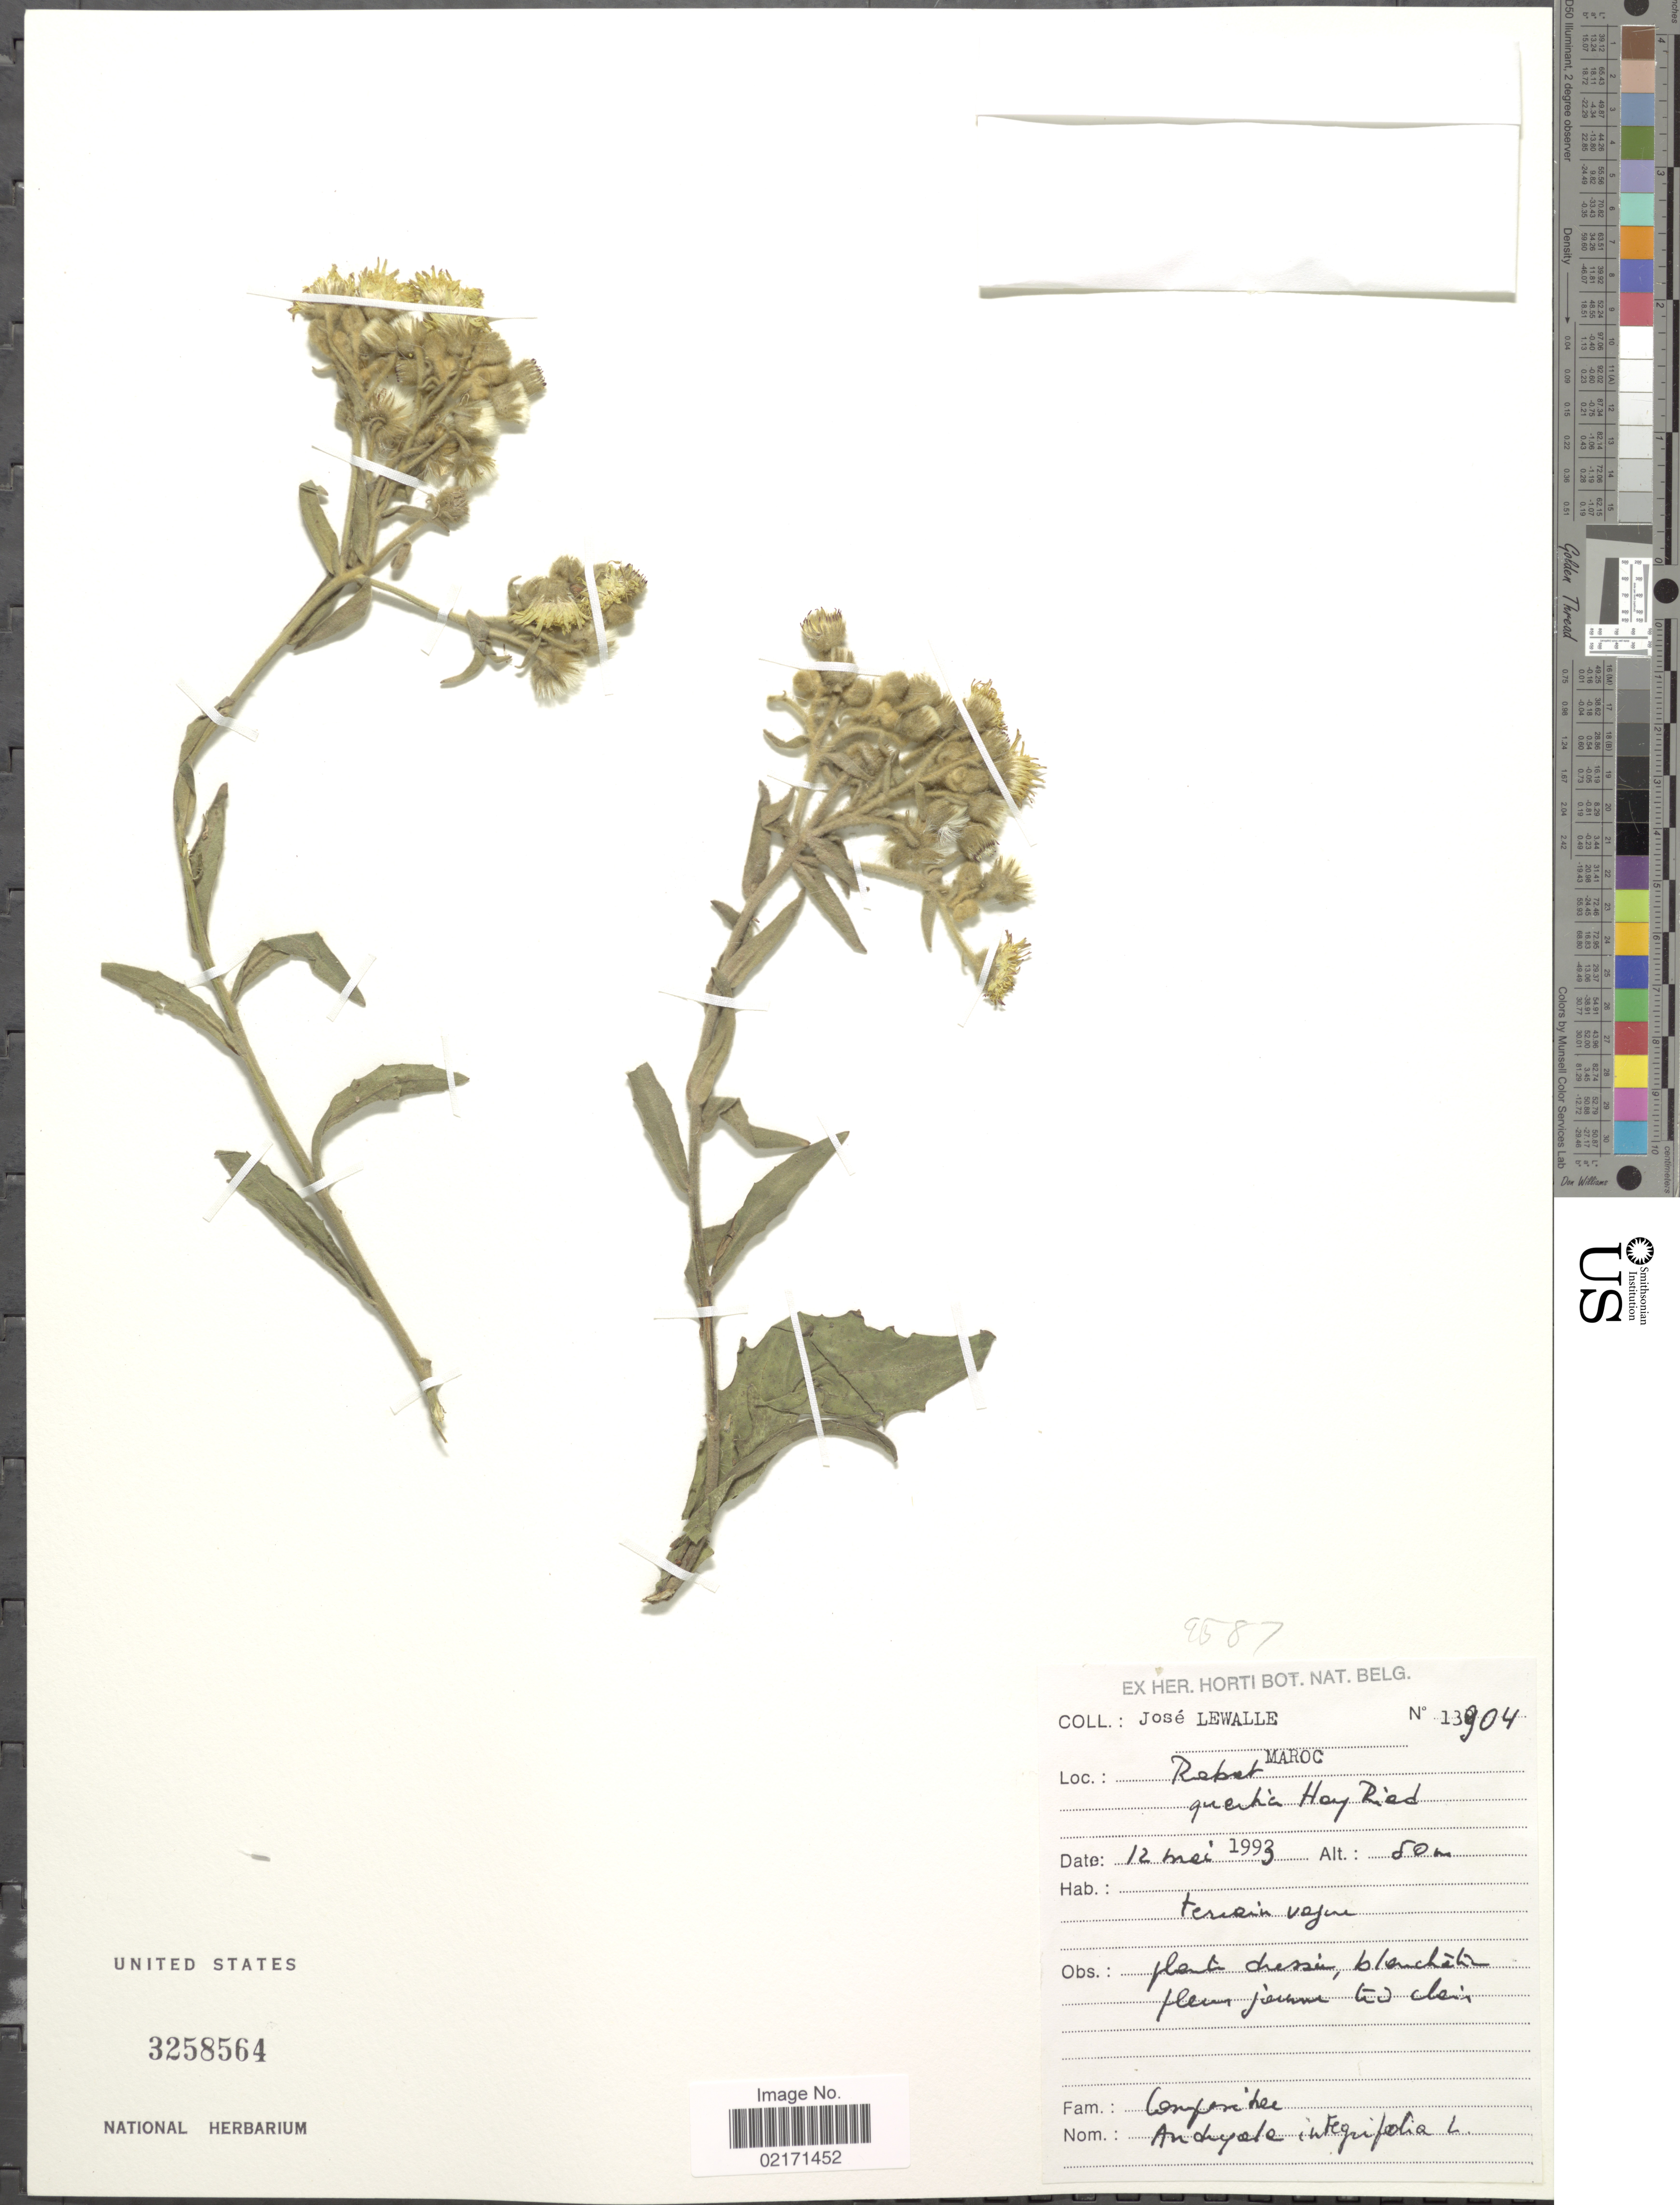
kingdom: Plantae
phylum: Tracheophyta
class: Magnoliopsida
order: Asterales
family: Asteraceae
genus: Andryala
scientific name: Andryala integrifolia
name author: L.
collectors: J. Lewalle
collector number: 13904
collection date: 1993-05-12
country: Morocco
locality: Rabat querha [interpreted] Hay Riad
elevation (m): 50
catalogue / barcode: US 3258564